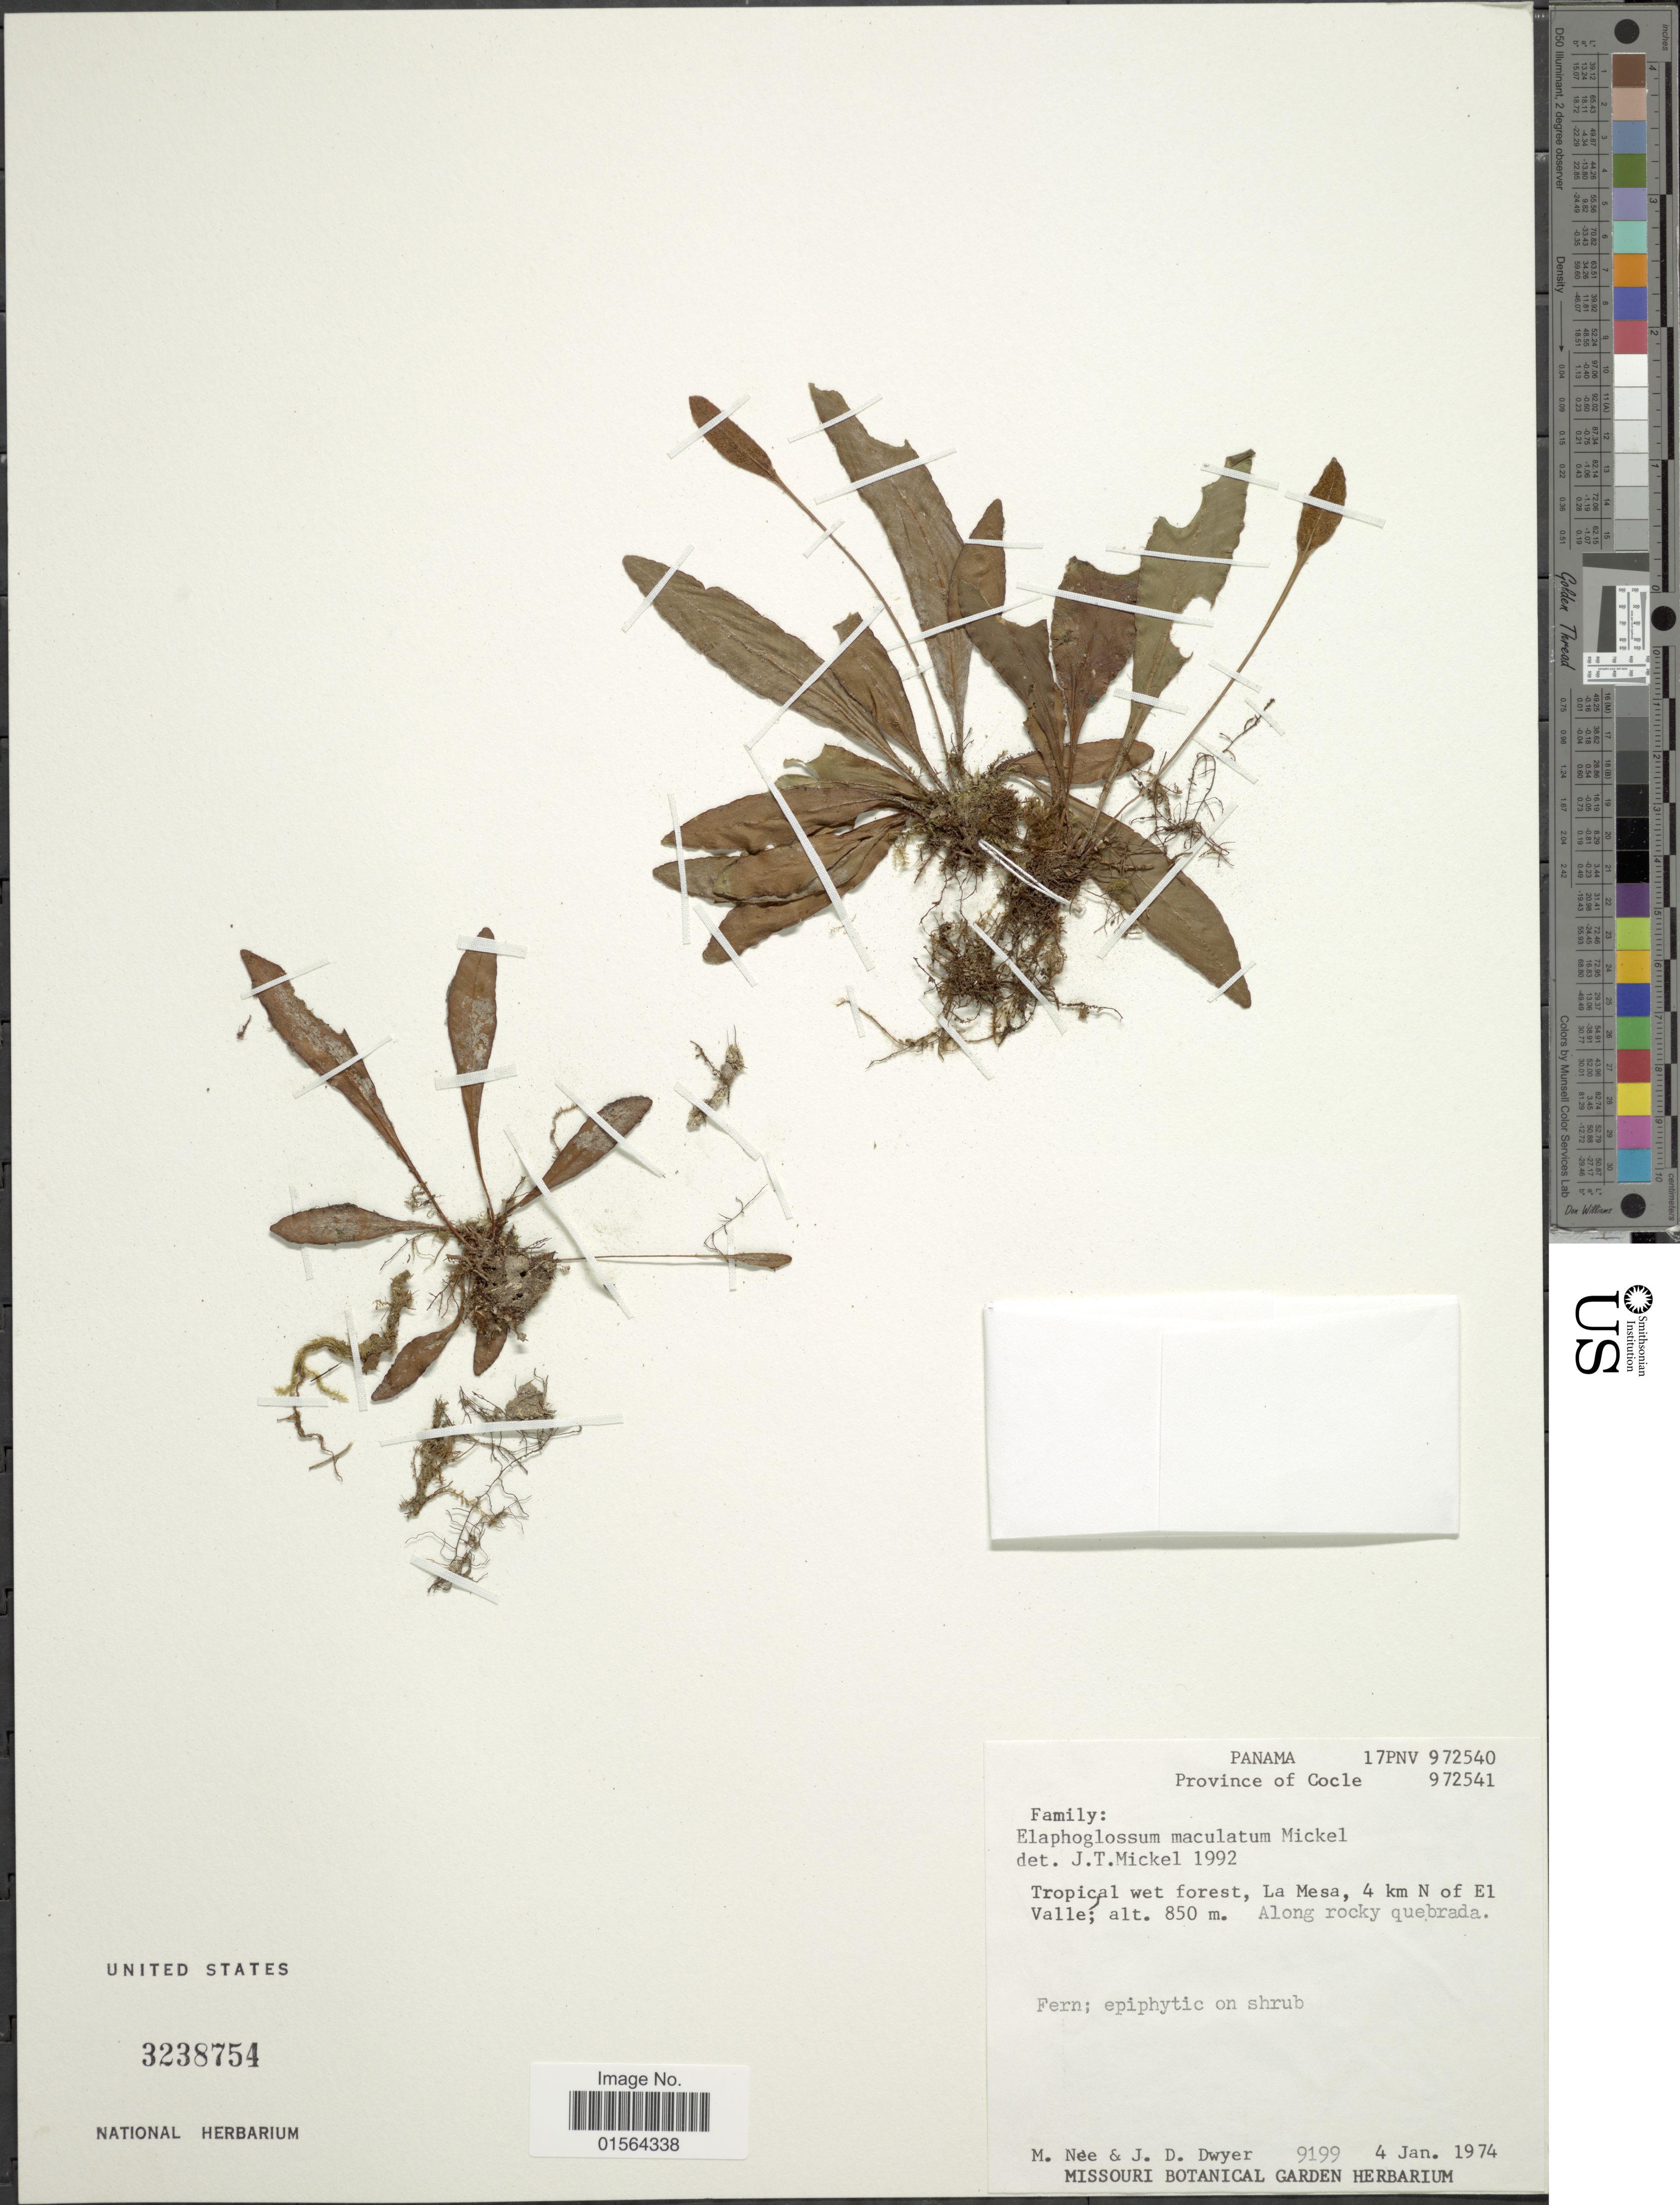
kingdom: Plantae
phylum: Tracheophyta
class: Polypodiopsida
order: Polypodiales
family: Dryopteridaceae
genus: Elaphoglossum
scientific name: Elaphoglossum maculatum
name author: Mickel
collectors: M. Nee & J. D. Dwyer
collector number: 9199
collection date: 1974-01-04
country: Panama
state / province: Coclé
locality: Province of Cocle, La Mesa, 4 km N of El Valle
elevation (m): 850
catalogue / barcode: US 3238754